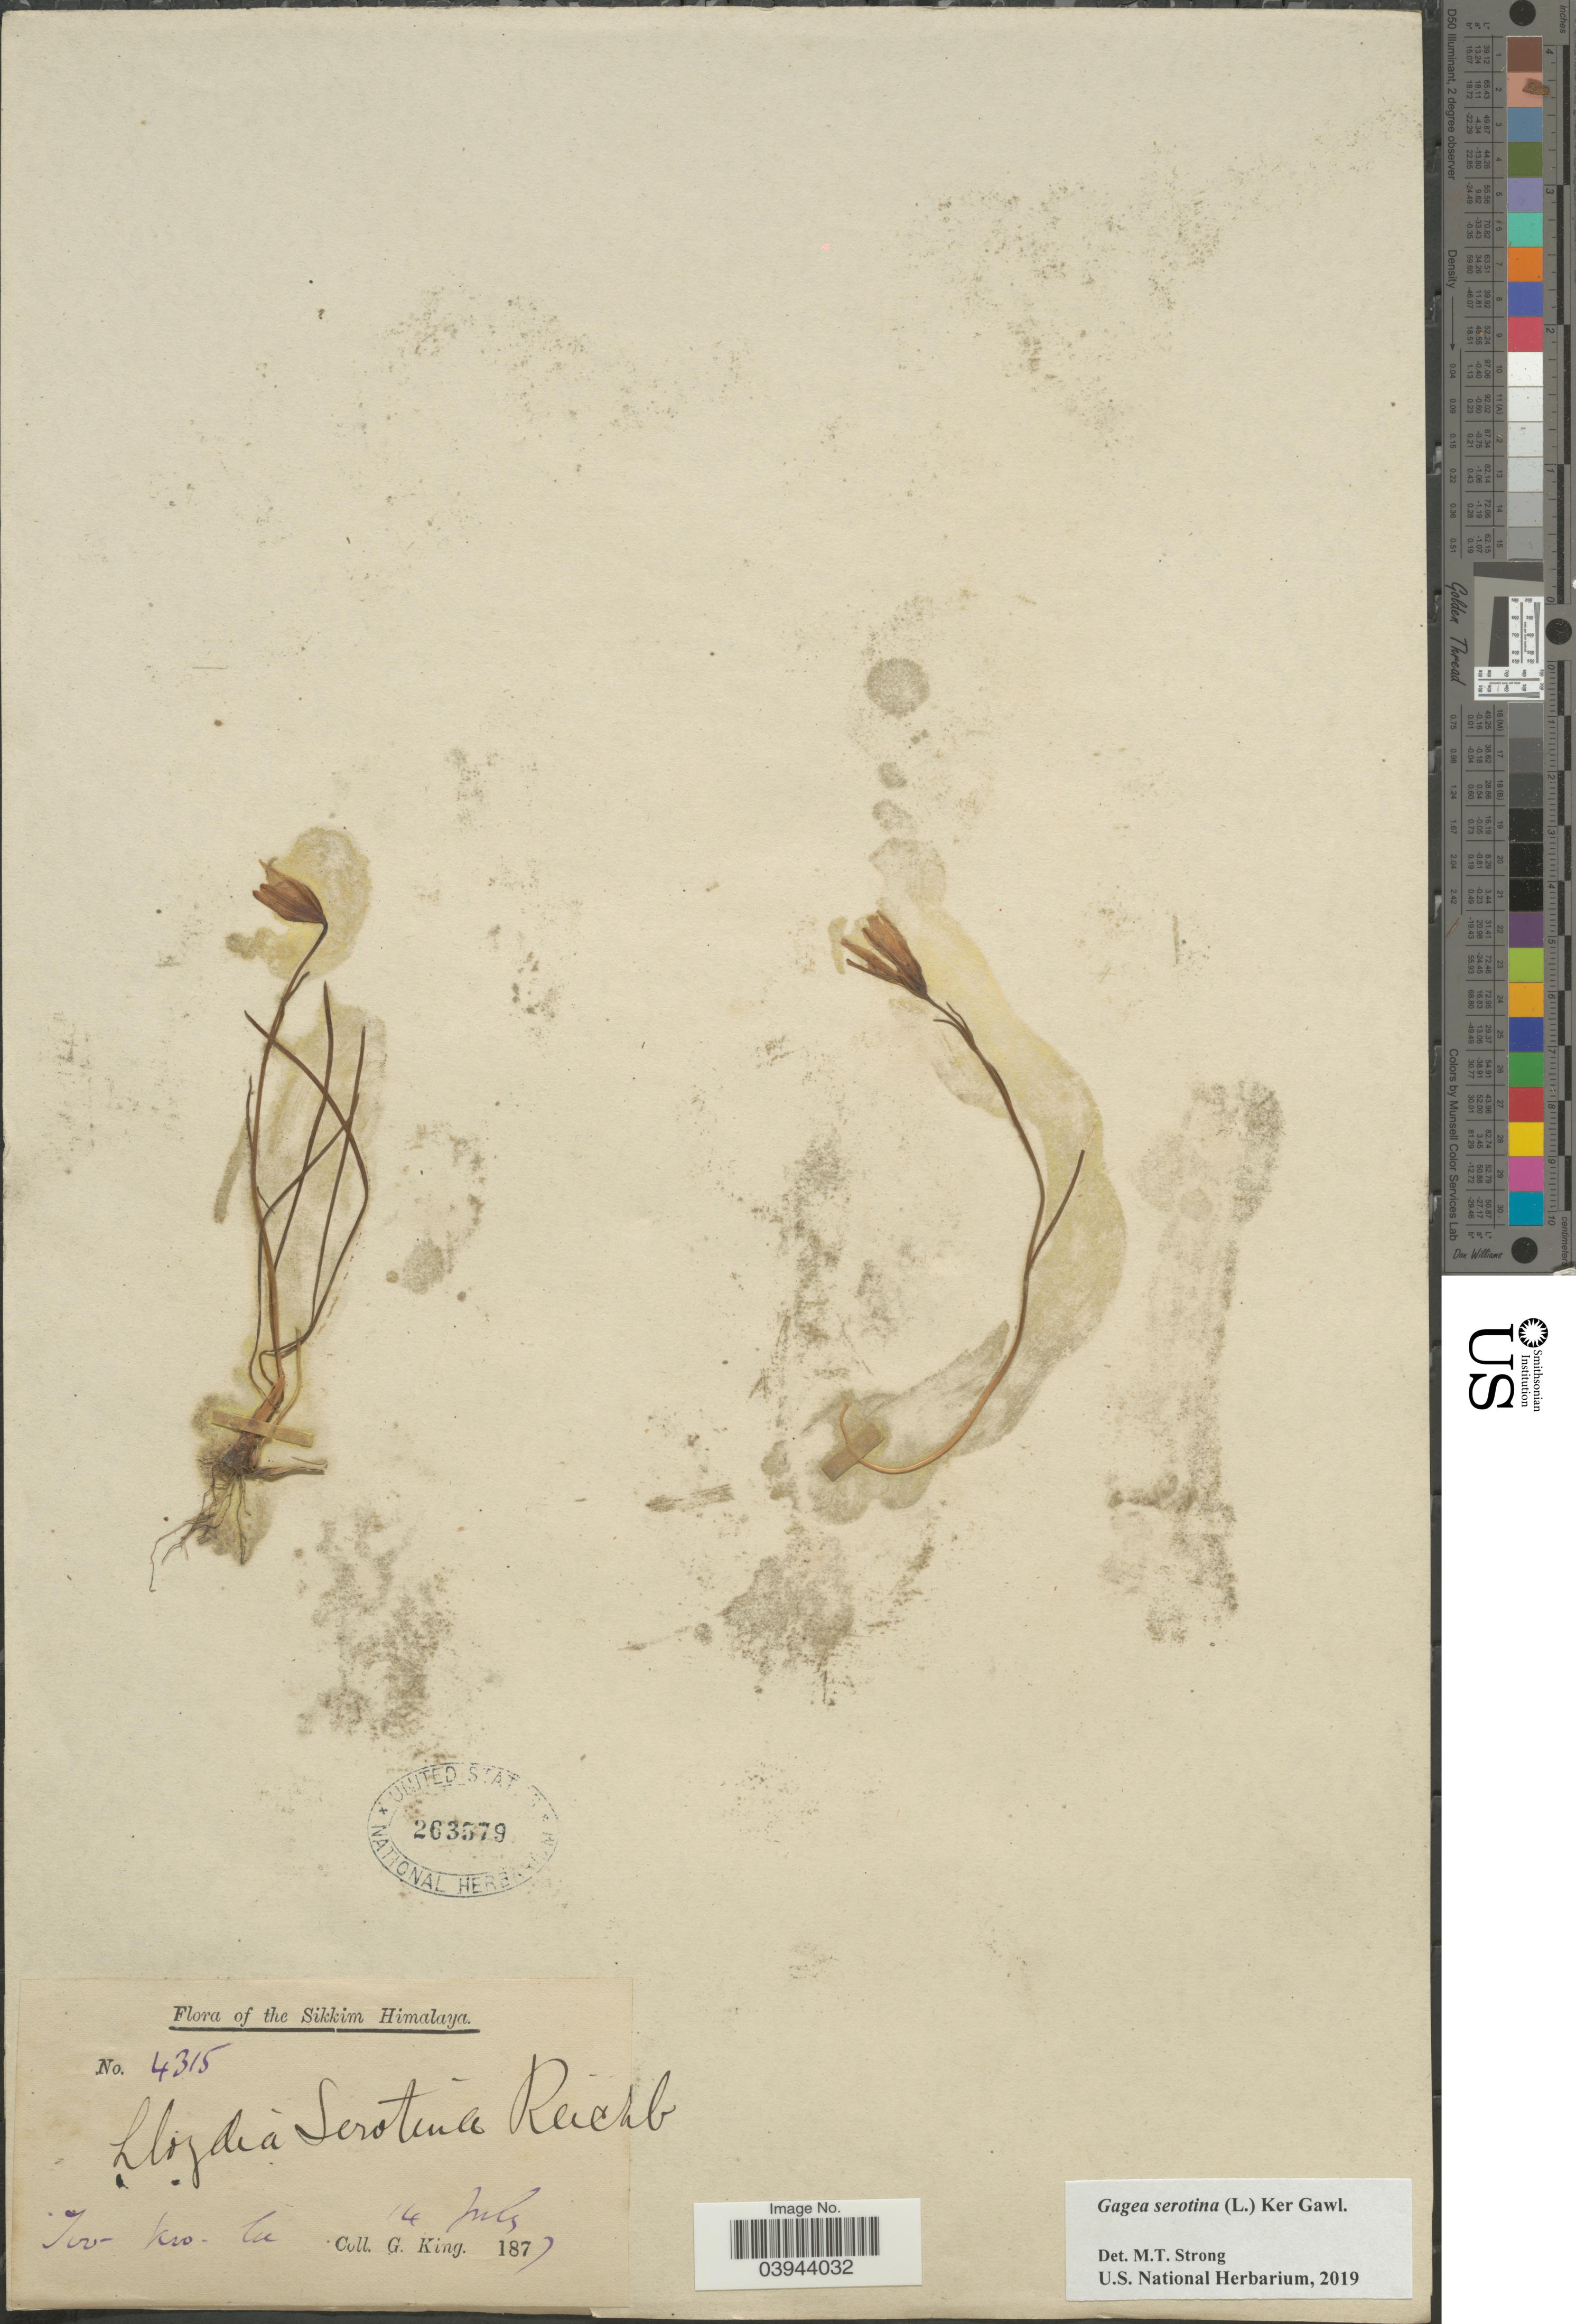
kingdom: Plantae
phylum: Tracheophyta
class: Liliopsida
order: Liliales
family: Liliaceae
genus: Gagea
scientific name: Gagea serotina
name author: (L.) Ker Gawl.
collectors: G. King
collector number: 4315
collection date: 1877-07-14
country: India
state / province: Sikkim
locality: The Sikkim Himalaya. Too-kro-tu.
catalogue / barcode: US 263579